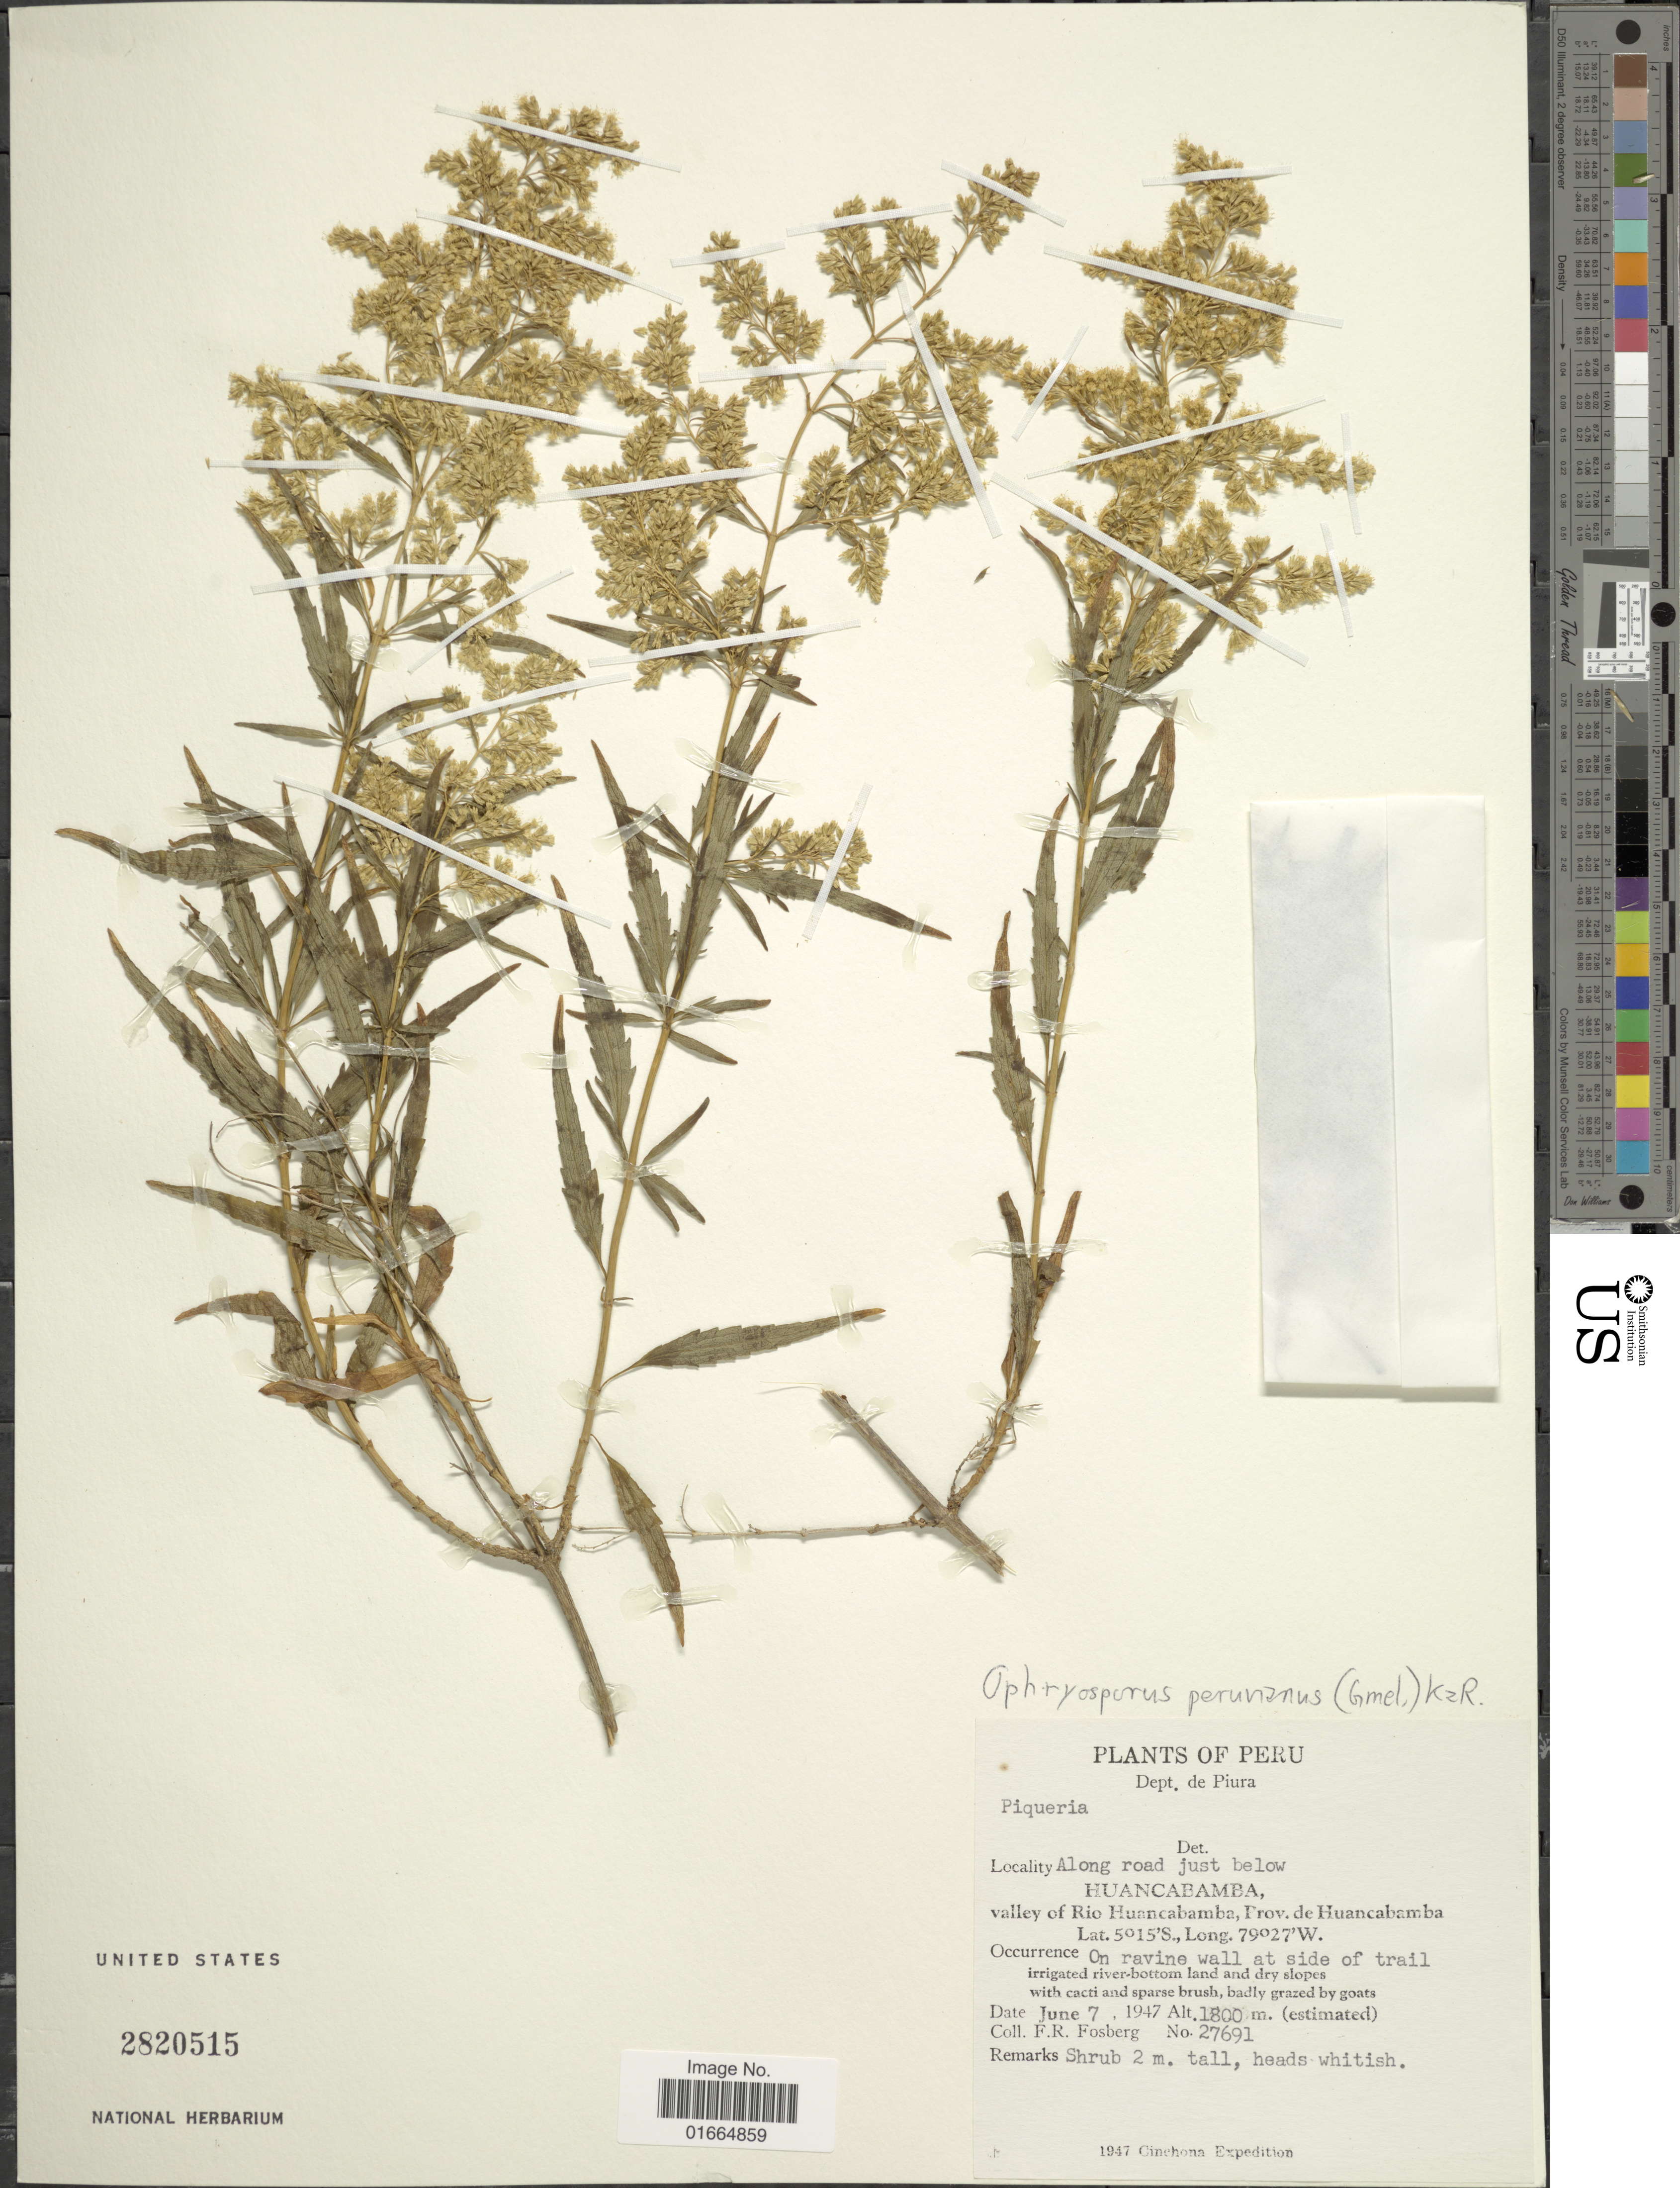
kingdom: Plantae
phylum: Tracheophyta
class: Magnoliopsida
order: Asterales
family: Asteraceae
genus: Ophryosporus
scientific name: Ophryosporus peruvianus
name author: (J.F. Gmel.) R.M. King & H. Rob.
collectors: F. R. Fosberg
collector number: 276961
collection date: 1947-06-07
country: Peru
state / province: Piura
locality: Dept. de Piura. Along road just below Huancabamba, valley of Rio Huancabamba, Prov. de Huancabamba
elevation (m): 1800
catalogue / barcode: US 2820515